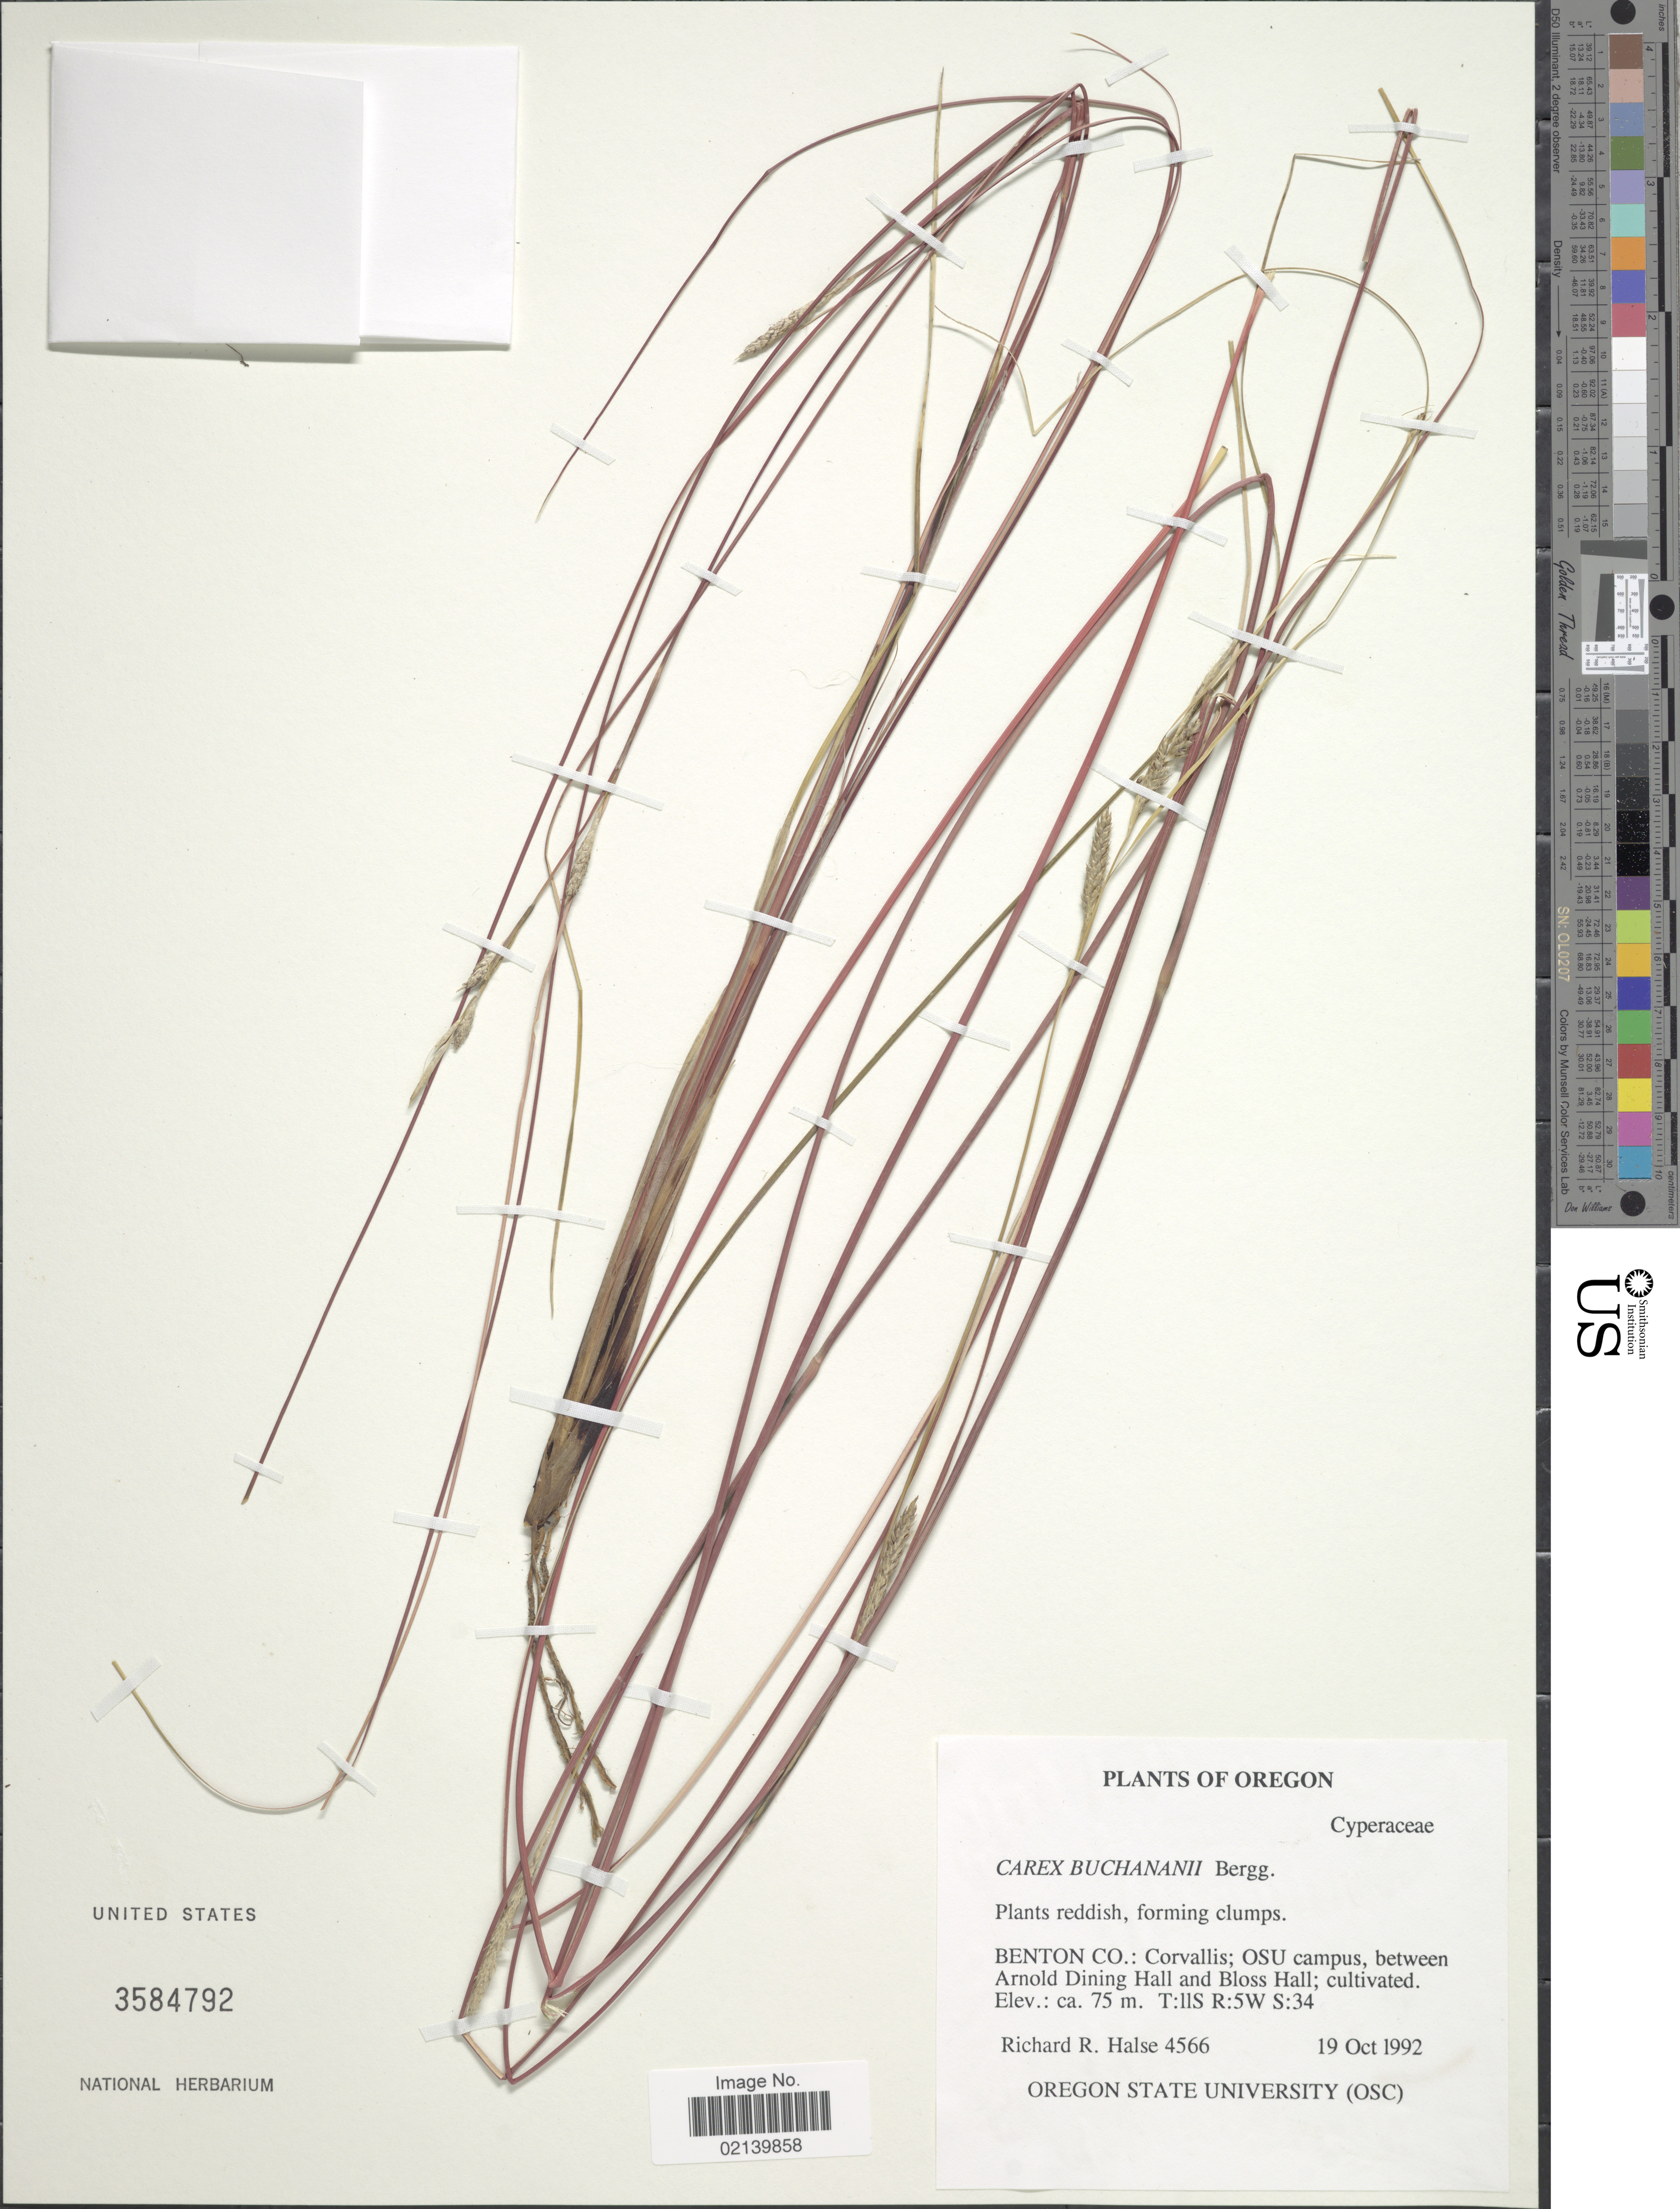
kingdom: Plantae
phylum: Tracheophyta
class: Liliopsida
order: Poales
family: Cyperaceae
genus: Carex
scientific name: Carex buchananii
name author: Berggr.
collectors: R. Halse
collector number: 4566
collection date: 1992-10-19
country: United States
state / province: Oregon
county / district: Benton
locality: Benton Co.: Corvallis; OSU campus, between Arnold Dining Hall and Bloss Hall. T:11S R: 5W S:34.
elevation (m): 75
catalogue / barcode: US 3584792